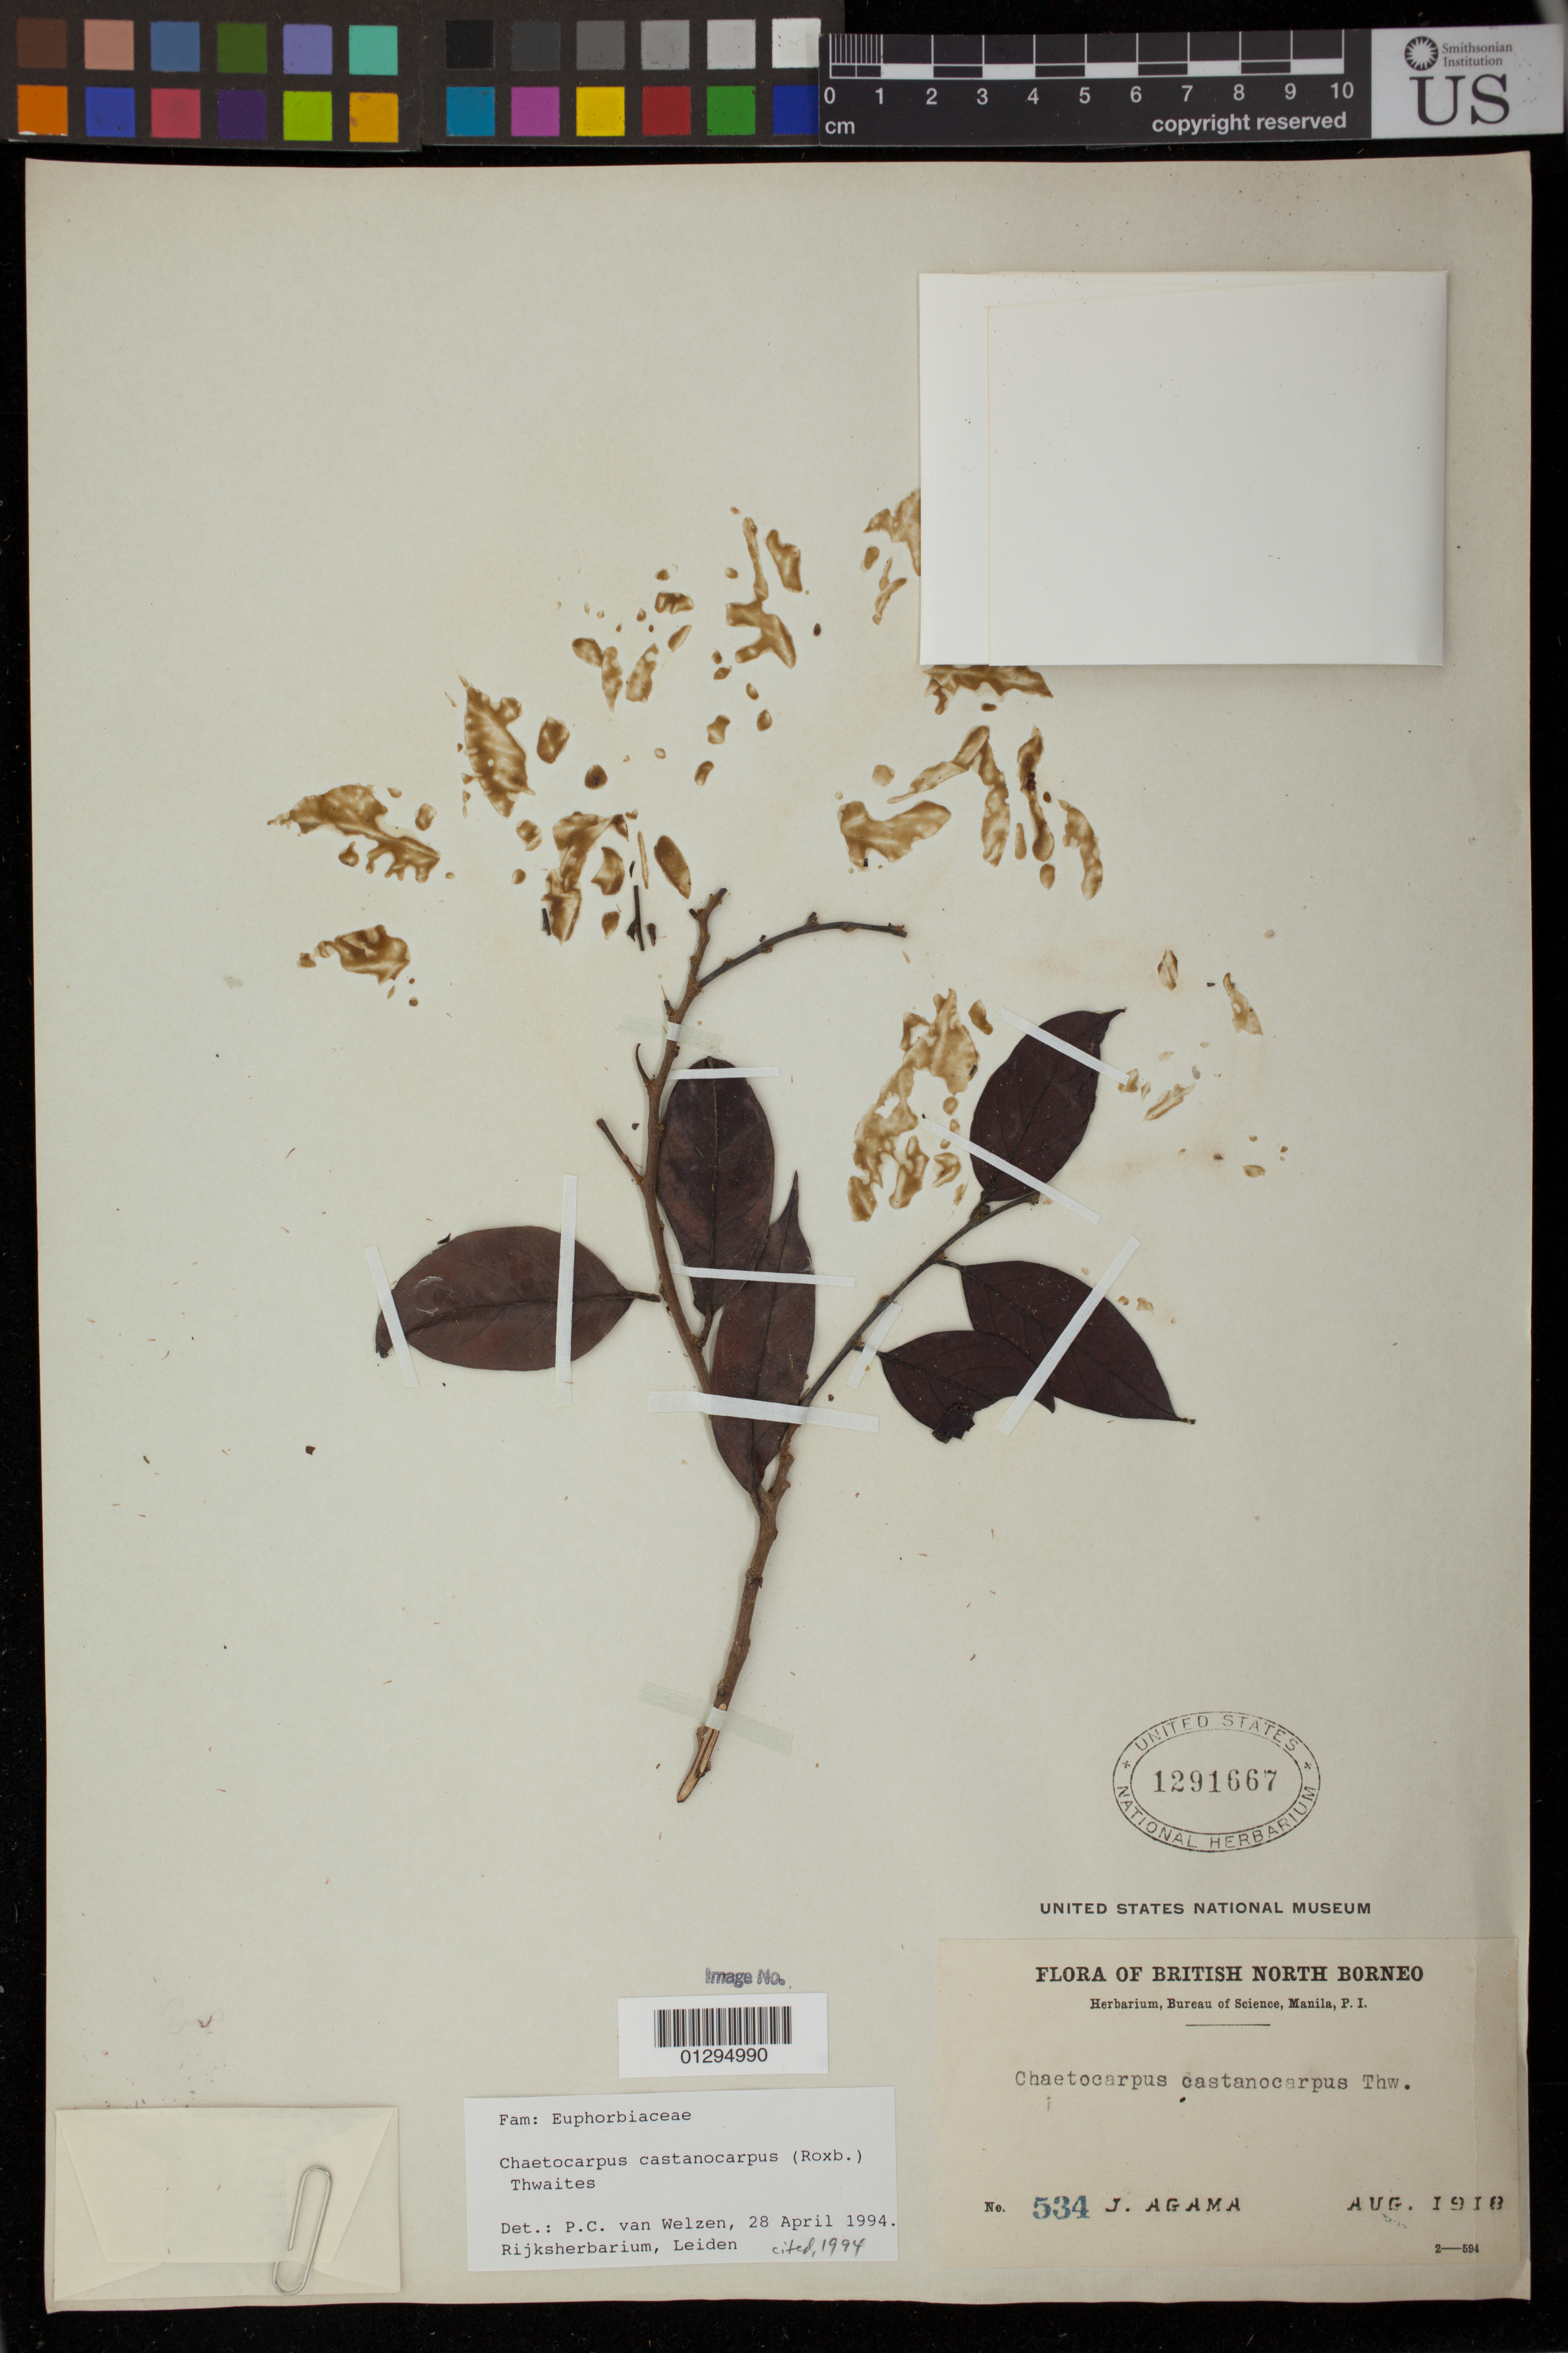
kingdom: Plantae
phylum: Tracheophyta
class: Magnoliopsida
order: Malpighiales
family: Peraceae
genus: Chaetocarpus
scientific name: Chaetocarpus castanocarpus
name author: (Roxb.) Thwaites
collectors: J. Agama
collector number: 534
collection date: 1918-08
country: Malaysia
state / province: Sabah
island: Borneo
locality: British North Borneo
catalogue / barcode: US 1291667